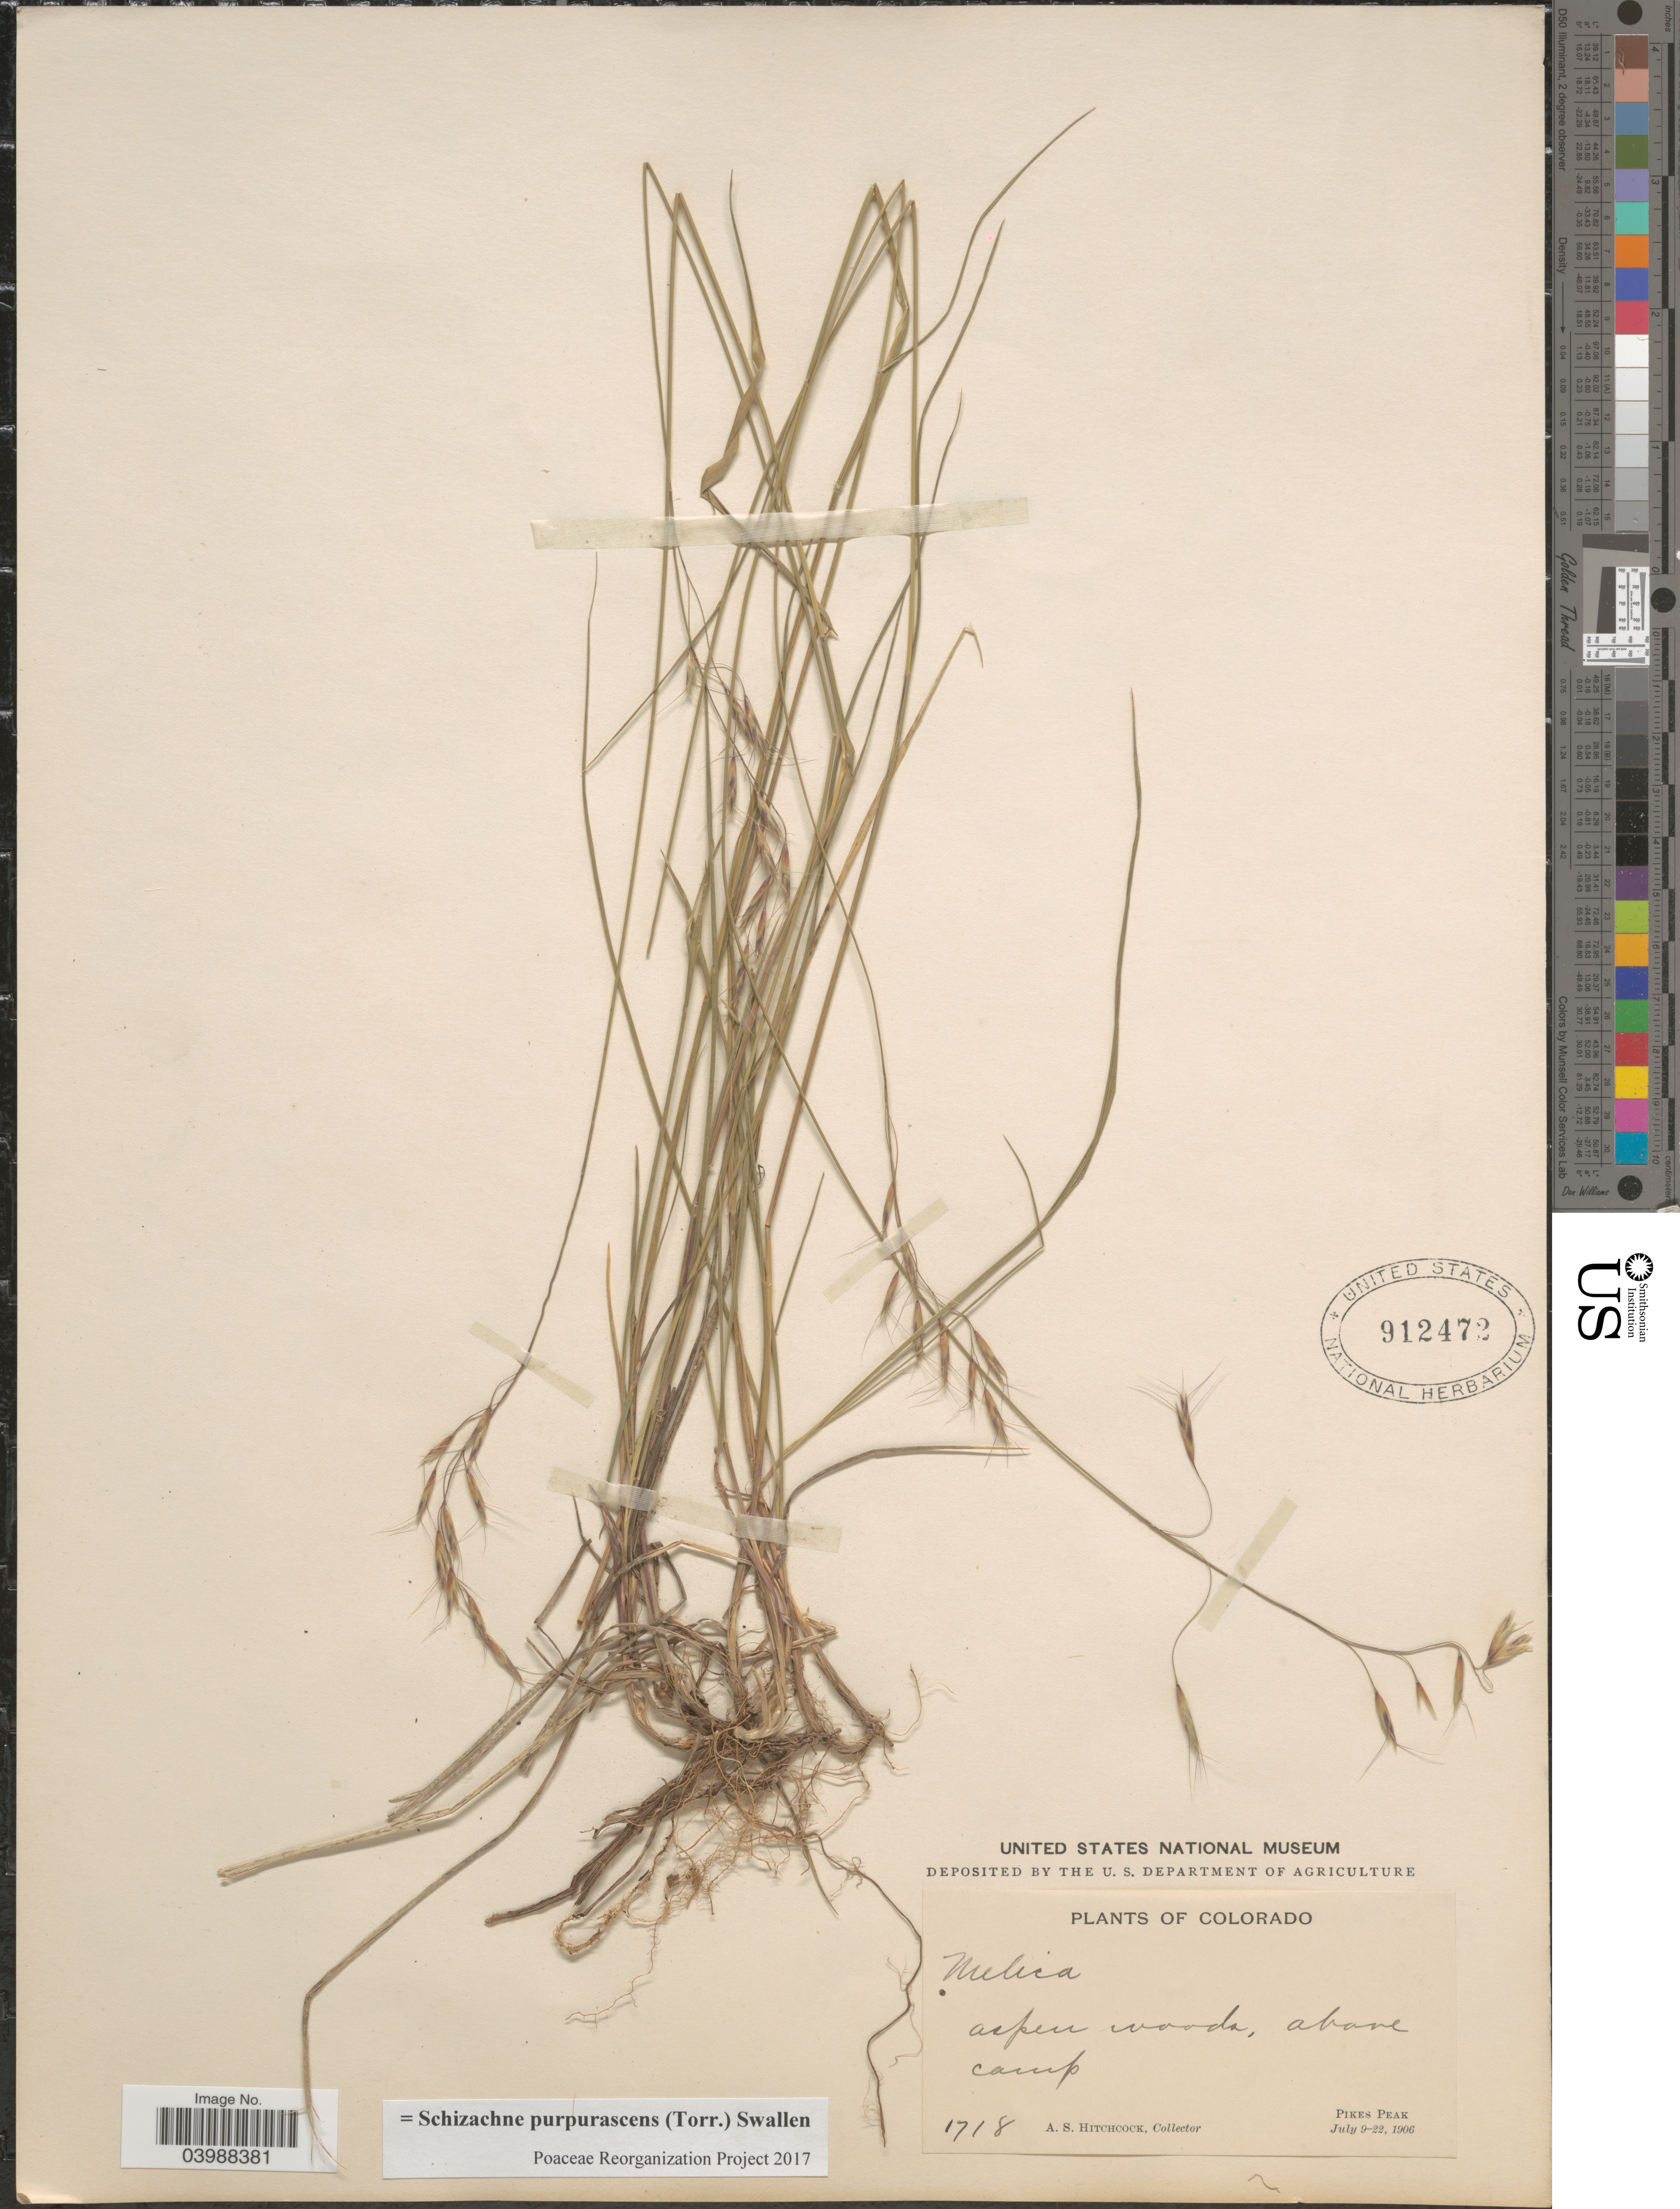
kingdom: Plantae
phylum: Tracheophyta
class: Liliopsida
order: Poales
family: Poaceae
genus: Schizachne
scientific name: Schizachne purpurascens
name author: (Torr.) Swallen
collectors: A. S. Hitchcock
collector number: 1718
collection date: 1906-07-09/1906-07-22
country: United States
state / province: Colorado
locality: Pikes Peak.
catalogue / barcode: US 912472